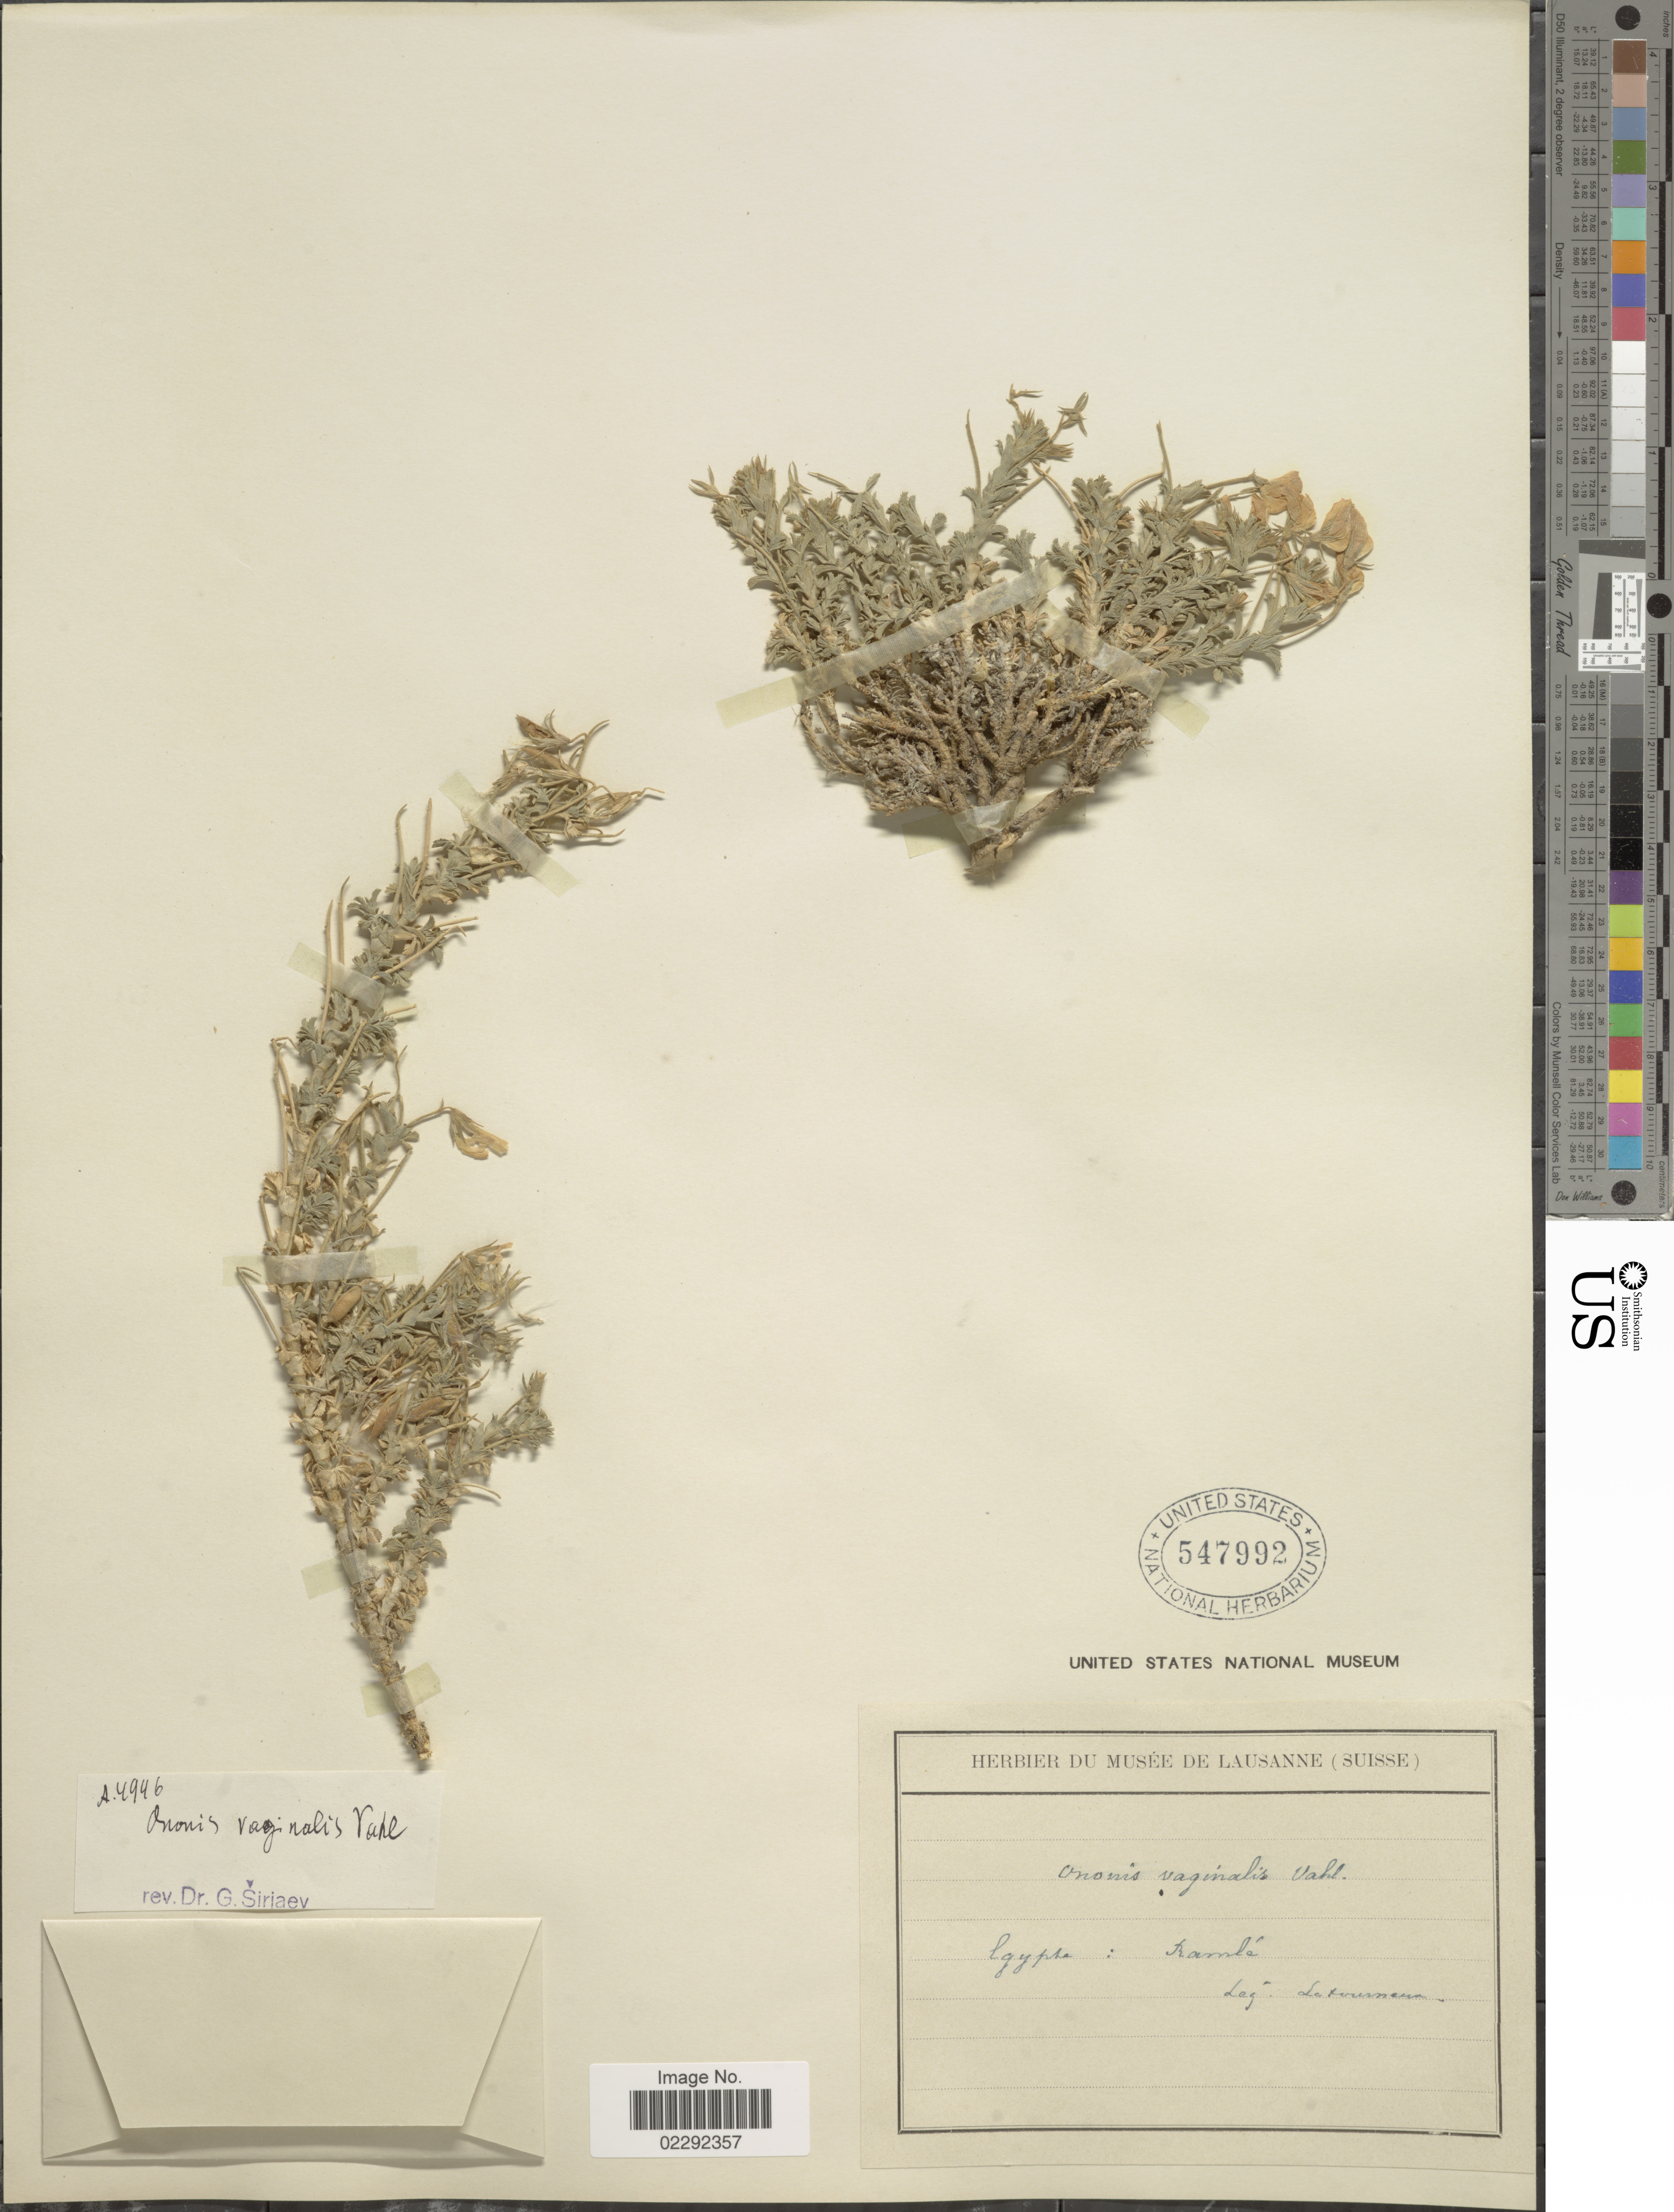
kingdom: Plantae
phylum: Tracheophyta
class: Magnoliopsida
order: Fabales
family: Fabaceae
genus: Ononis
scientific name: Ononis vaginalis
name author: Vahl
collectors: Letourneux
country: Egypt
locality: Ramlé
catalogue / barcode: US 547992